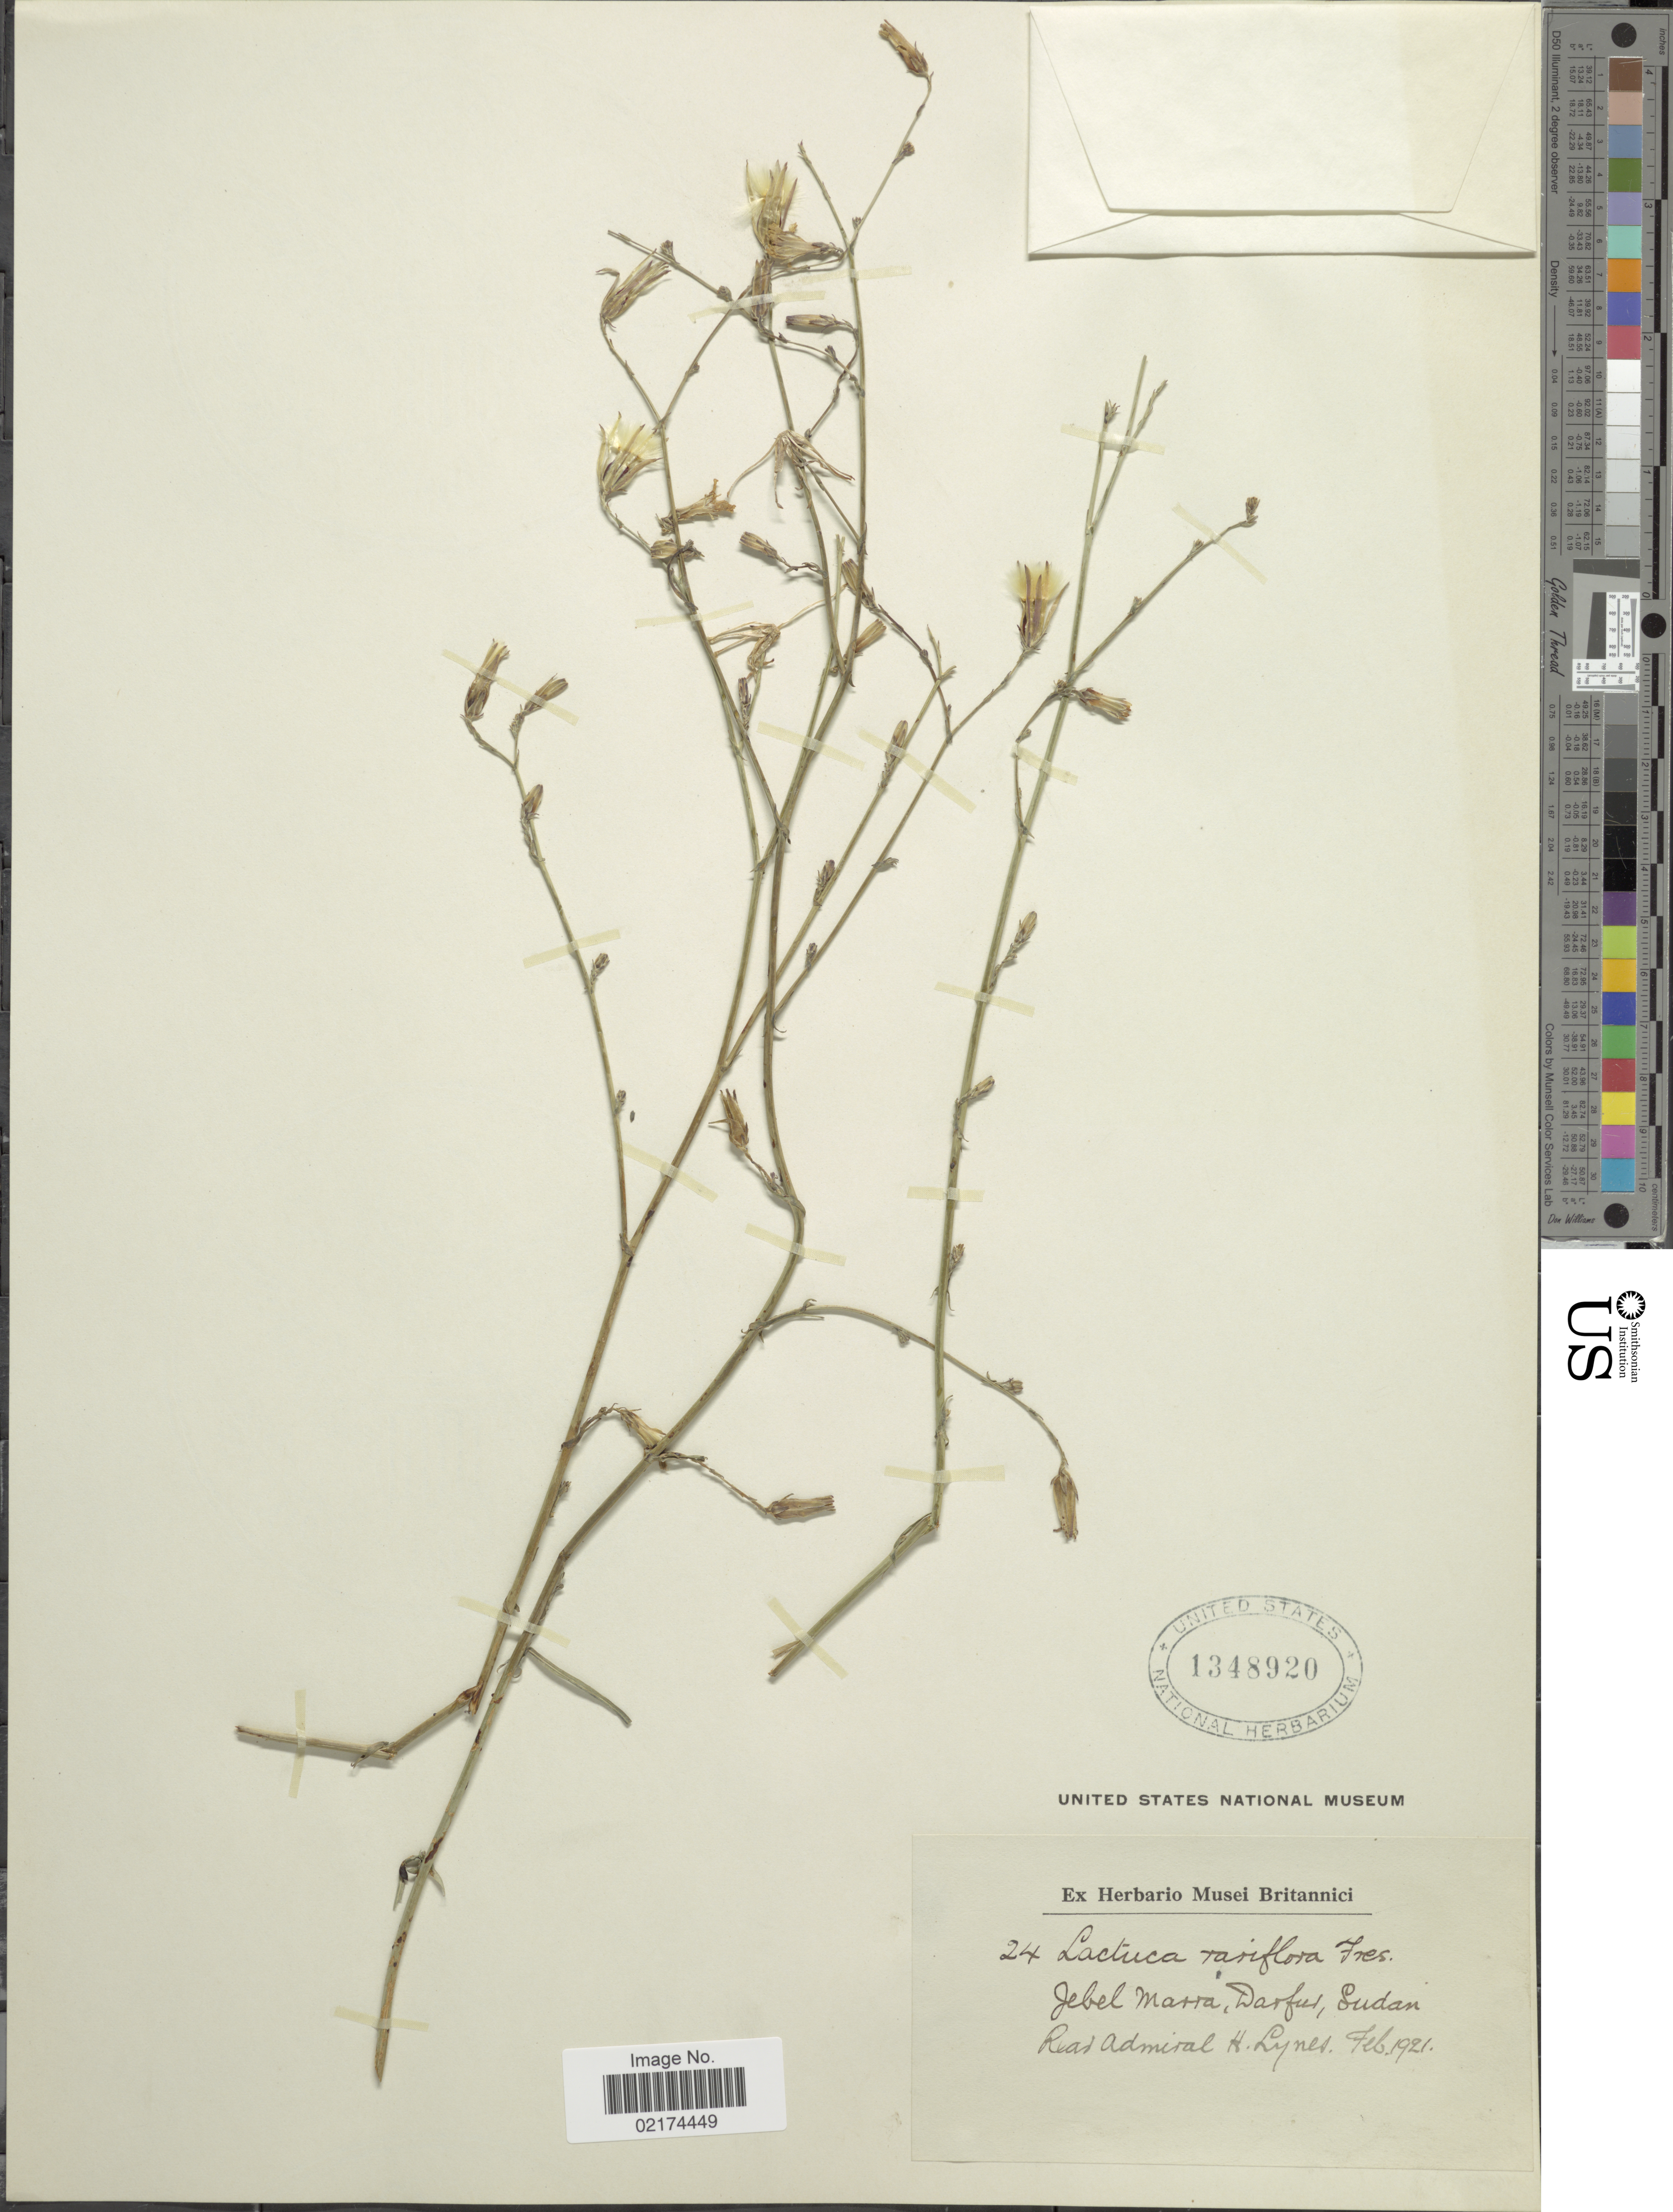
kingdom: Plantae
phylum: Tracheophyta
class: Magnoliopsida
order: Asterales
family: Asteraceae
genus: Lactuca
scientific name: Lactuca inermis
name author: Forssk.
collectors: H. Lynes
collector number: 24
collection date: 1921-02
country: Sudan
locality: Jebel Marra, Darfur.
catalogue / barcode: US 1348920